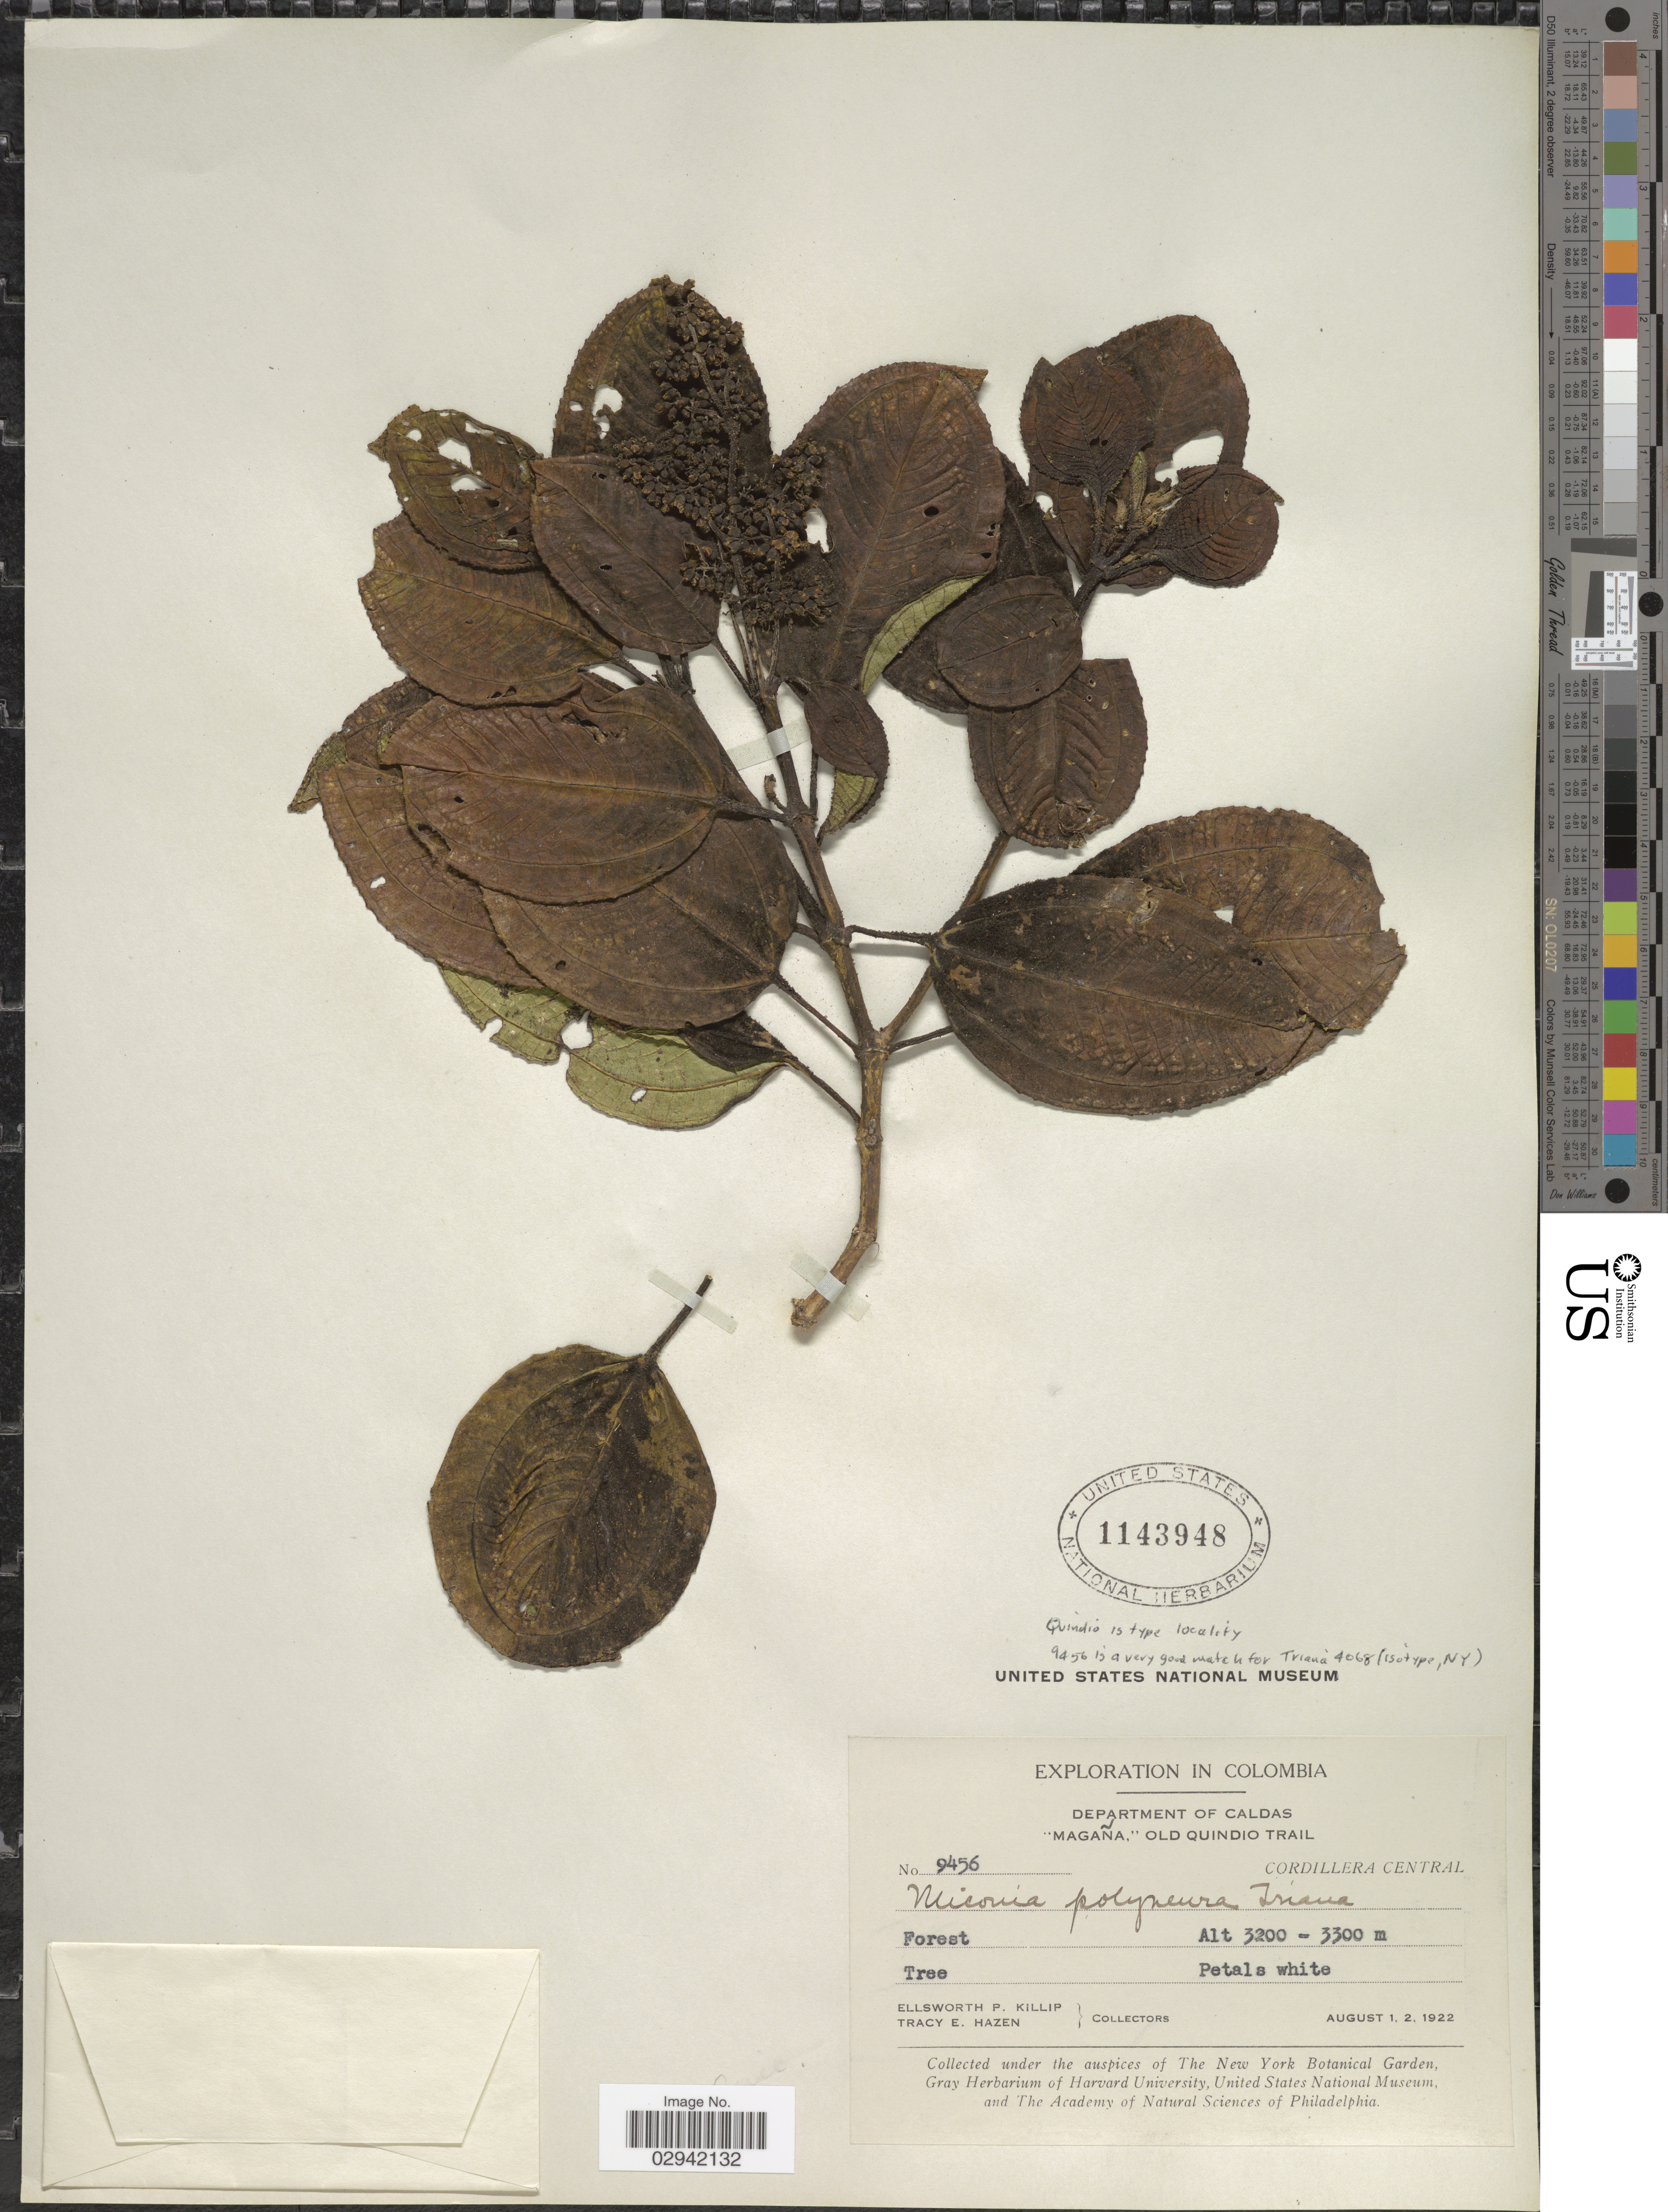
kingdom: Plantae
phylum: Tracheophyta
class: Magnoliopsida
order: Myrtales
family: Melastomataceae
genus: Miconia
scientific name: Miconia polyneura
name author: Triana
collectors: E. P. Killip & T. E. Hazen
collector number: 9456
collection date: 1922-08-01/1922-08-02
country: Colombia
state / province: Caldas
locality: Department of Caldas, "Magaña," Old Quindio Trail, Cordillera Central.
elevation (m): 3200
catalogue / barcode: US 1143948